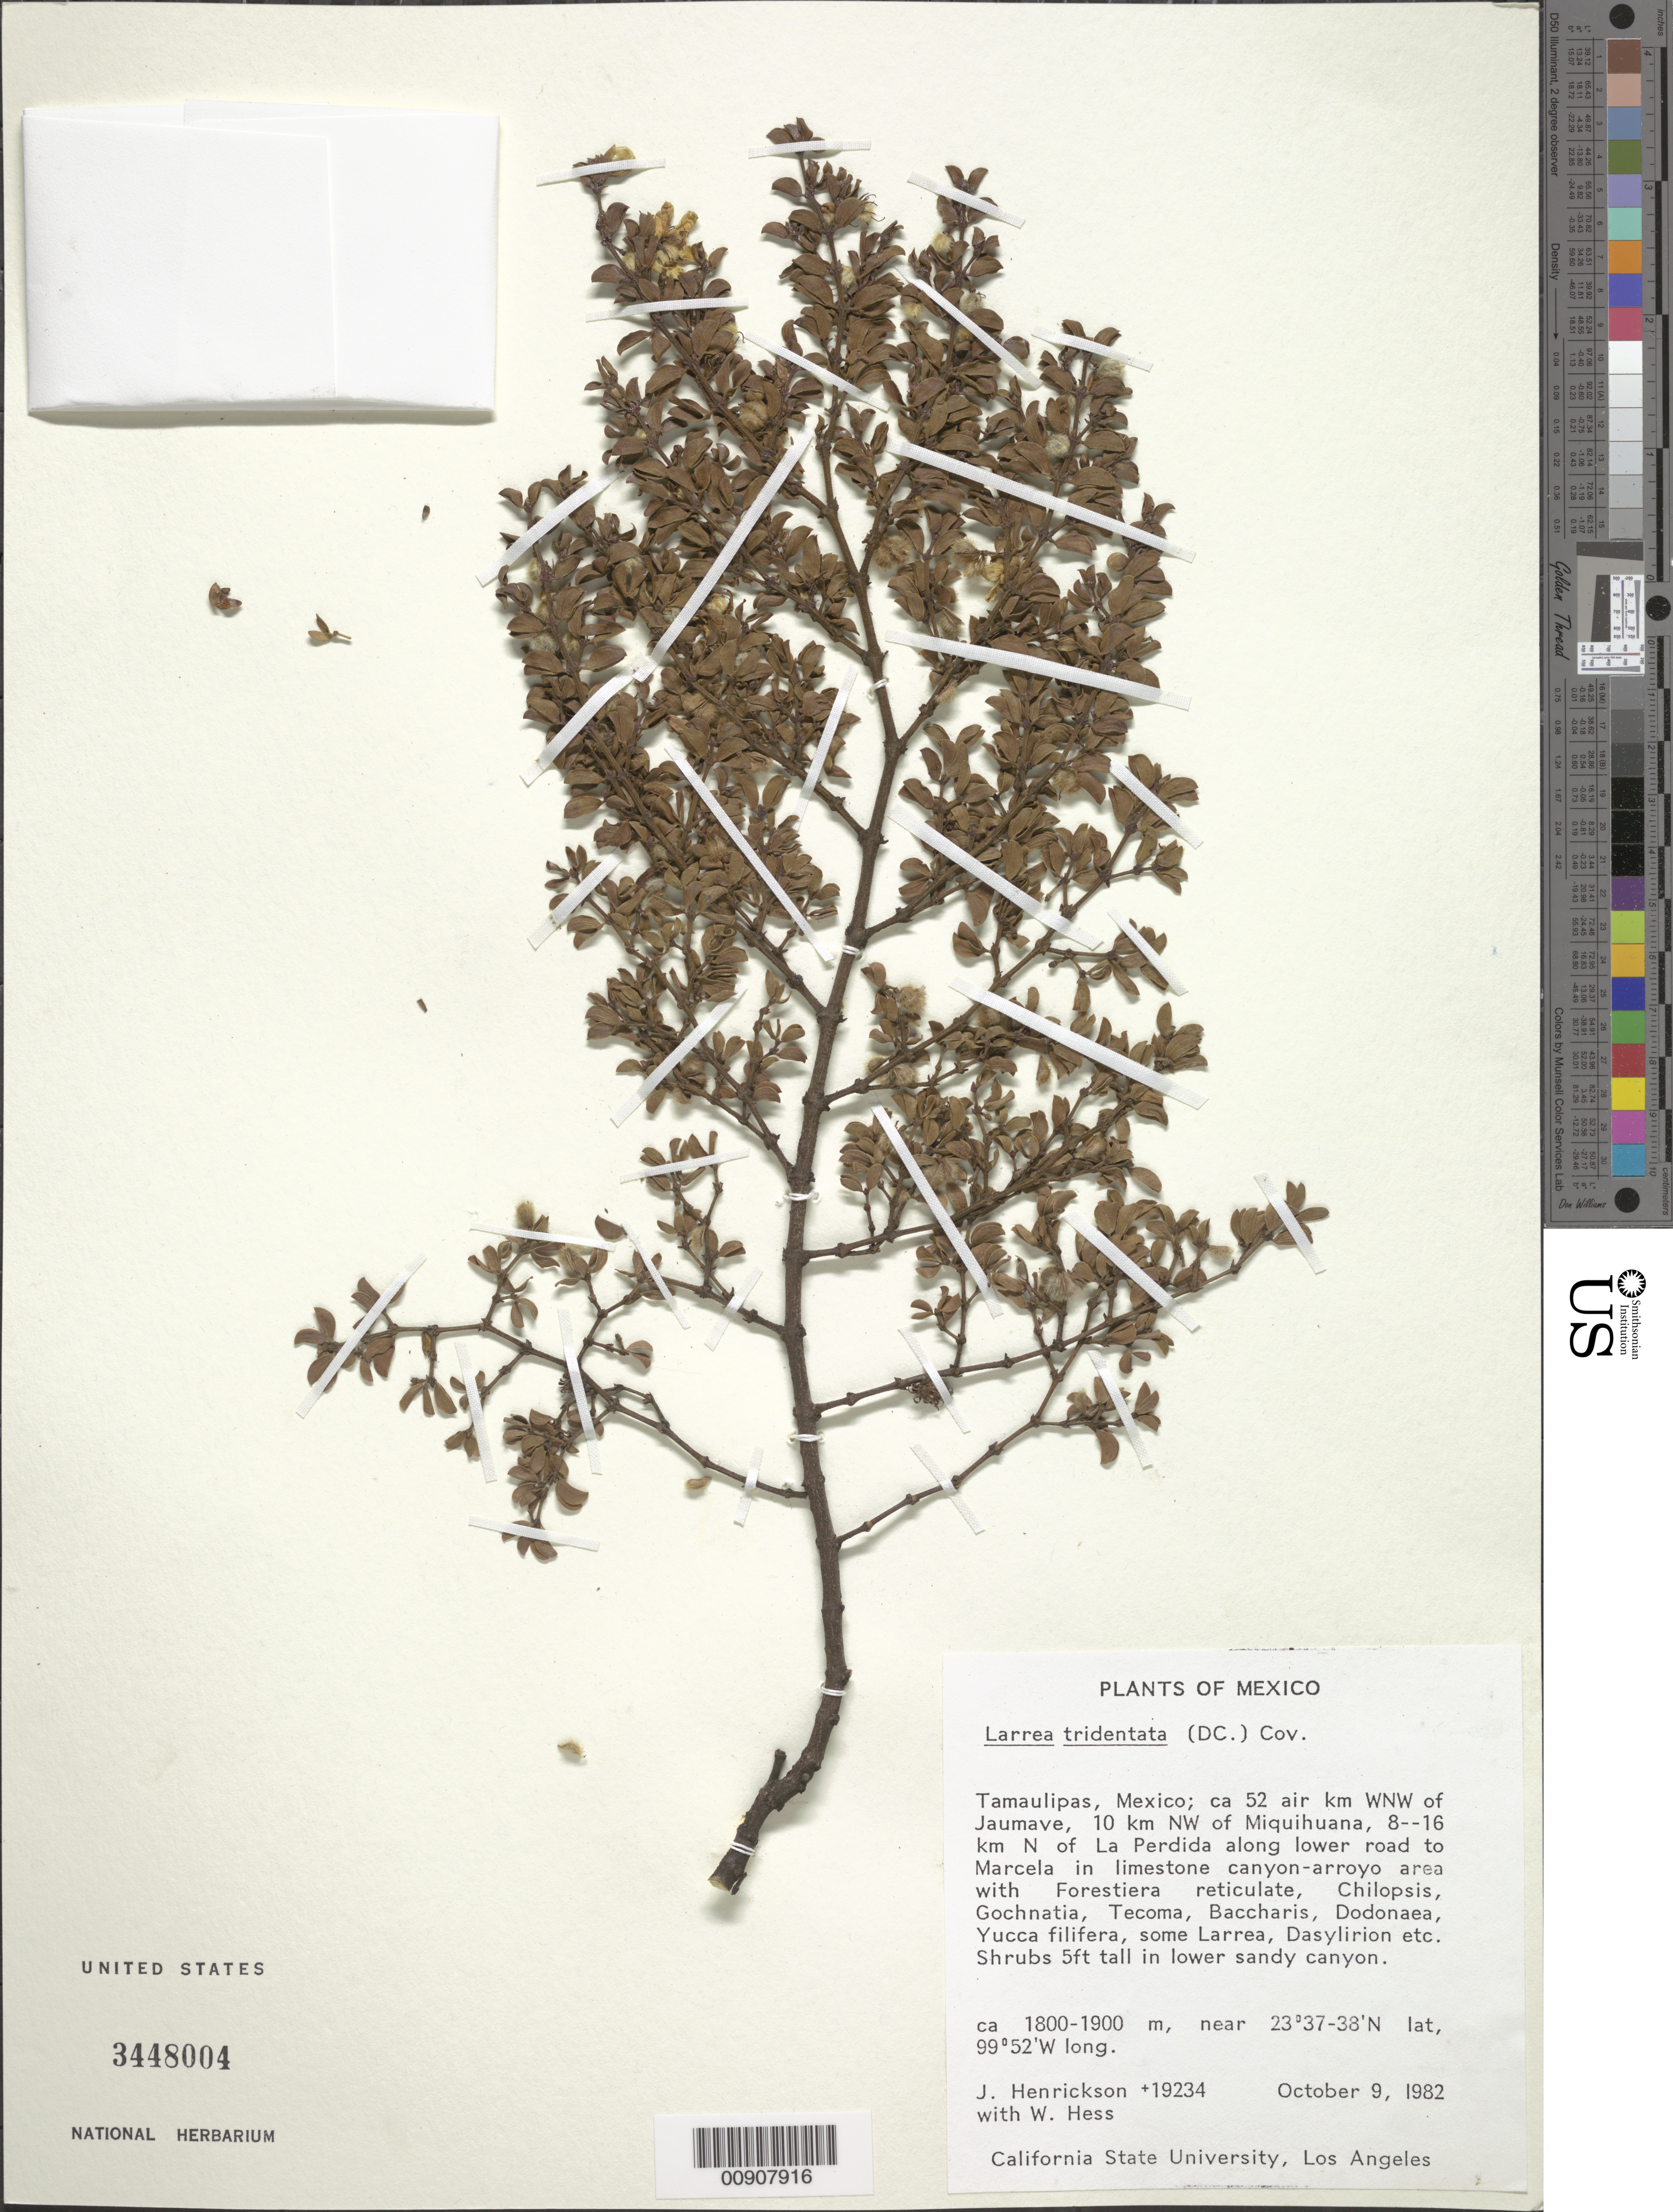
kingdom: Plantae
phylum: Tracheophyta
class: Magnoliopsida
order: Zygophyllales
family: Zygophyllaceae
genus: Larrea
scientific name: Larrea tridentata var. tridentata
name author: (Sessé & Moc. ex DC.) Coville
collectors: J. Henrickson & W. Hess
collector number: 19234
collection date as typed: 09 Oct 1982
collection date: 1982-10-09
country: Mexico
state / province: Tamaulipas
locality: Tamaulipas: ca. 52 air km. WNW of Jaumave, 10 km NW of Miquihuana, 8-16 km N of La Perdida along lower road to Marcela.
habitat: In limestone canyon-arroyo area with Forestiera reticulate, Chilopsis, Gochnatia, Tecoma, Baccharis, Dodonaea, Yucca filifera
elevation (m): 1900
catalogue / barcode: US 3448004